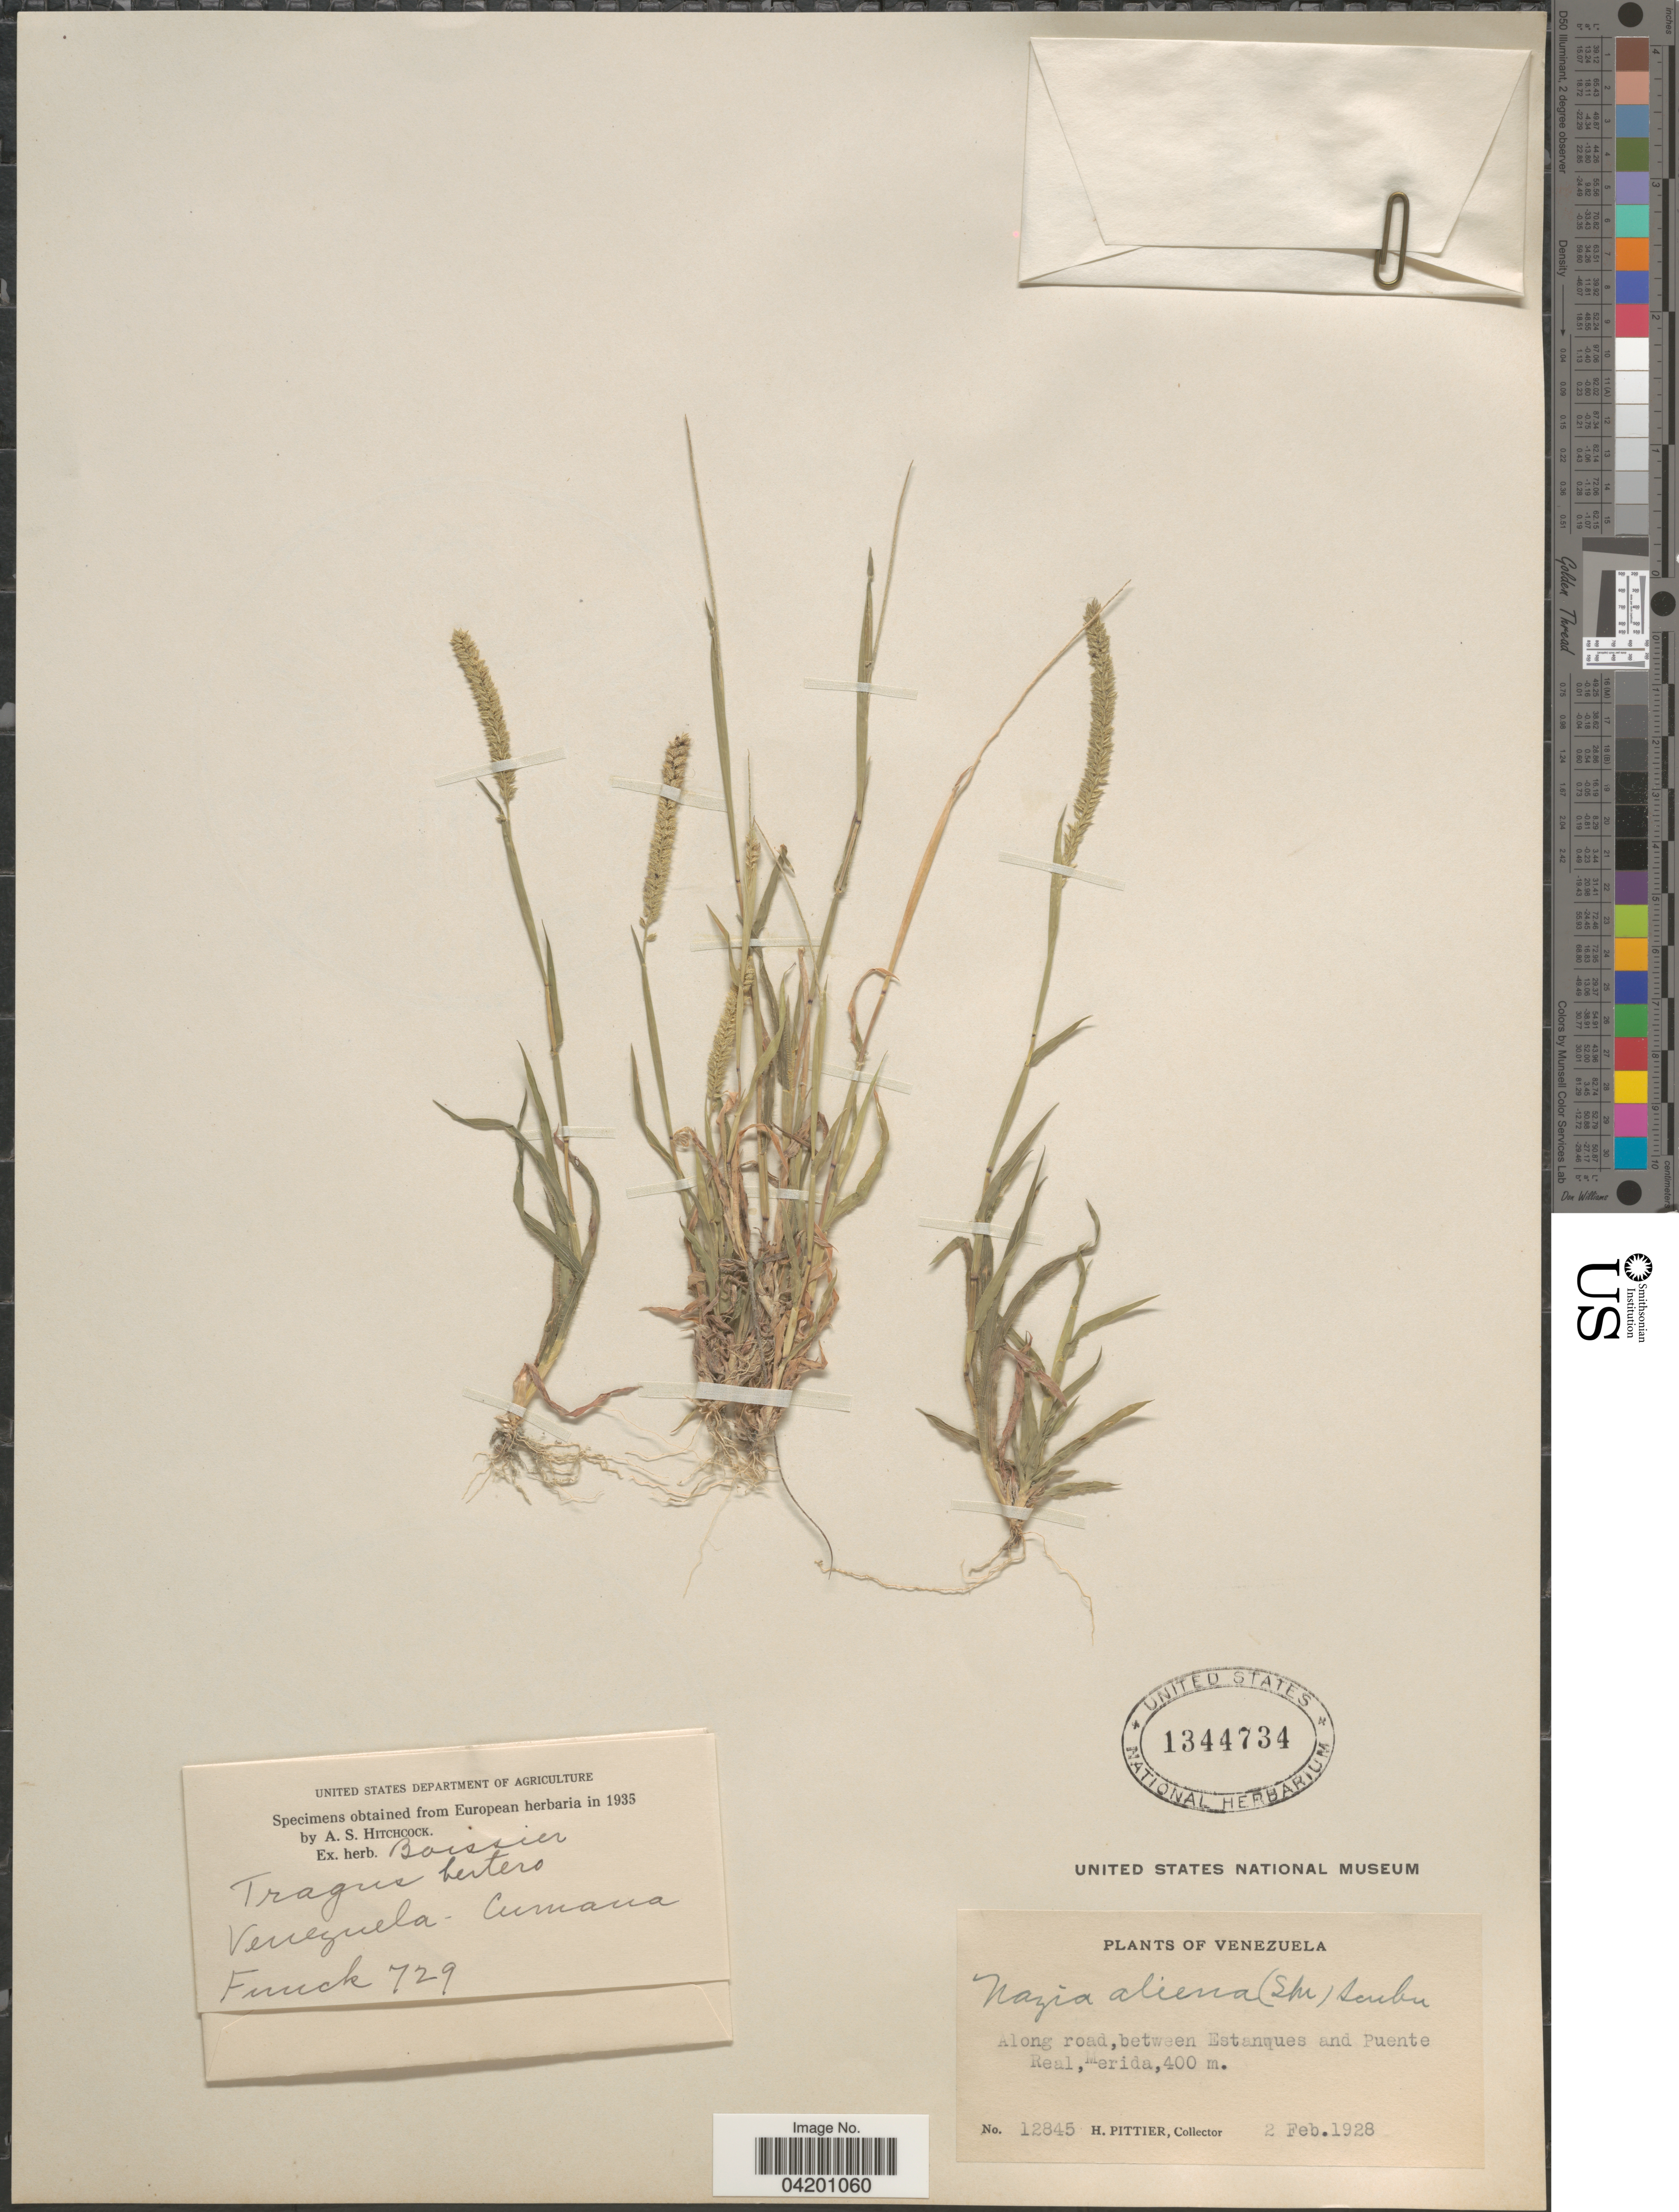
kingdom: Plantae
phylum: Tracheophyta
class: Liliopsida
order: Poales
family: Poaceae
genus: Tragus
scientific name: Tragus berteronianus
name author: Schult.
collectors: H. F. Pittier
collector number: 12845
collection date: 1928-02-02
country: Venezuela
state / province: Merida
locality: Along road, between Estanques and Puente Real.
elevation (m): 400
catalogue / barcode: US 1344734